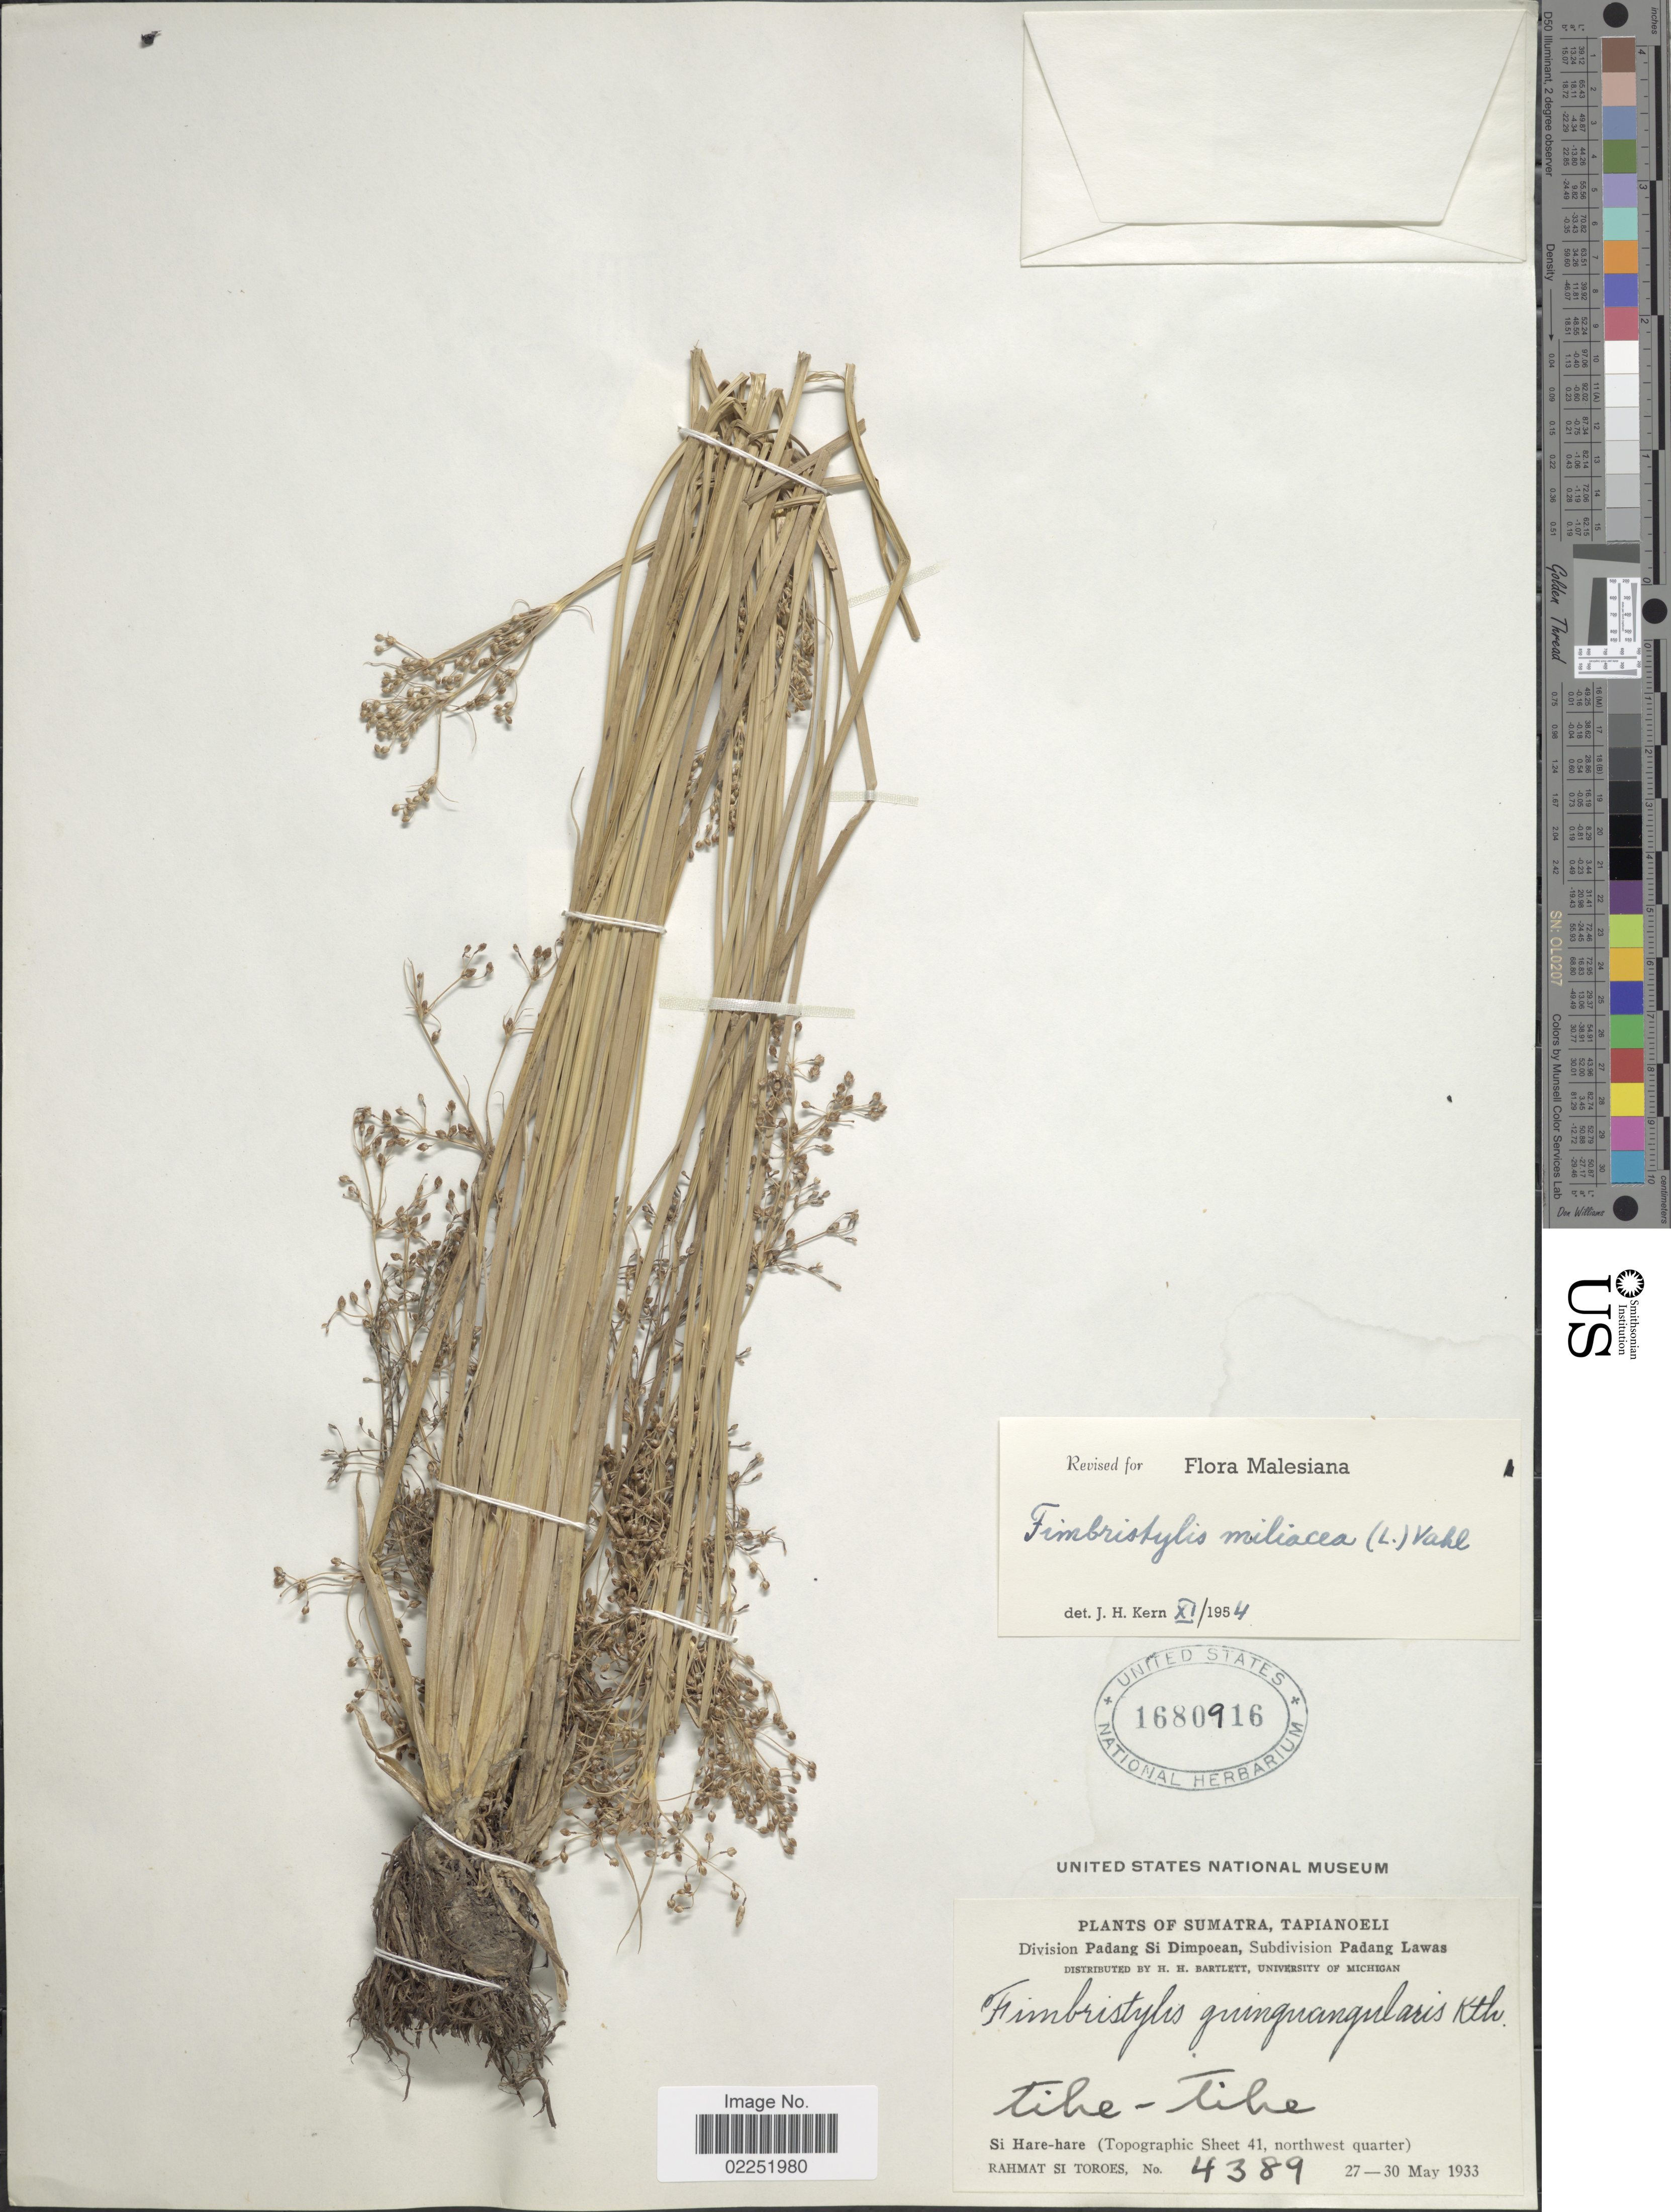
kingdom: Plantae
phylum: Tracheophyta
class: Liliopsida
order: Poales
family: Cyperaceae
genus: Fimbristylis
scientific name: Fimbristylis littoralis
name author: Gaudich.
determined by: Strong, M. T., (US), Smithsonian Institution - National Museum of Natural History (UNITED STATES)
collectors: Rahmat Si Boeea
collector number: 4389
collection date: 1933-05-27/1933-05-30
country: Indonesia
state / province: Sumatra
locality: Tapianoeli, Division Padang Si Dimpeoan, Subdivision Padang Lwas, Tihe-Tihe, Si Hare-hare (Topographic Sheet 41, northwest quarter)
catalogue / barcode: US 1680916